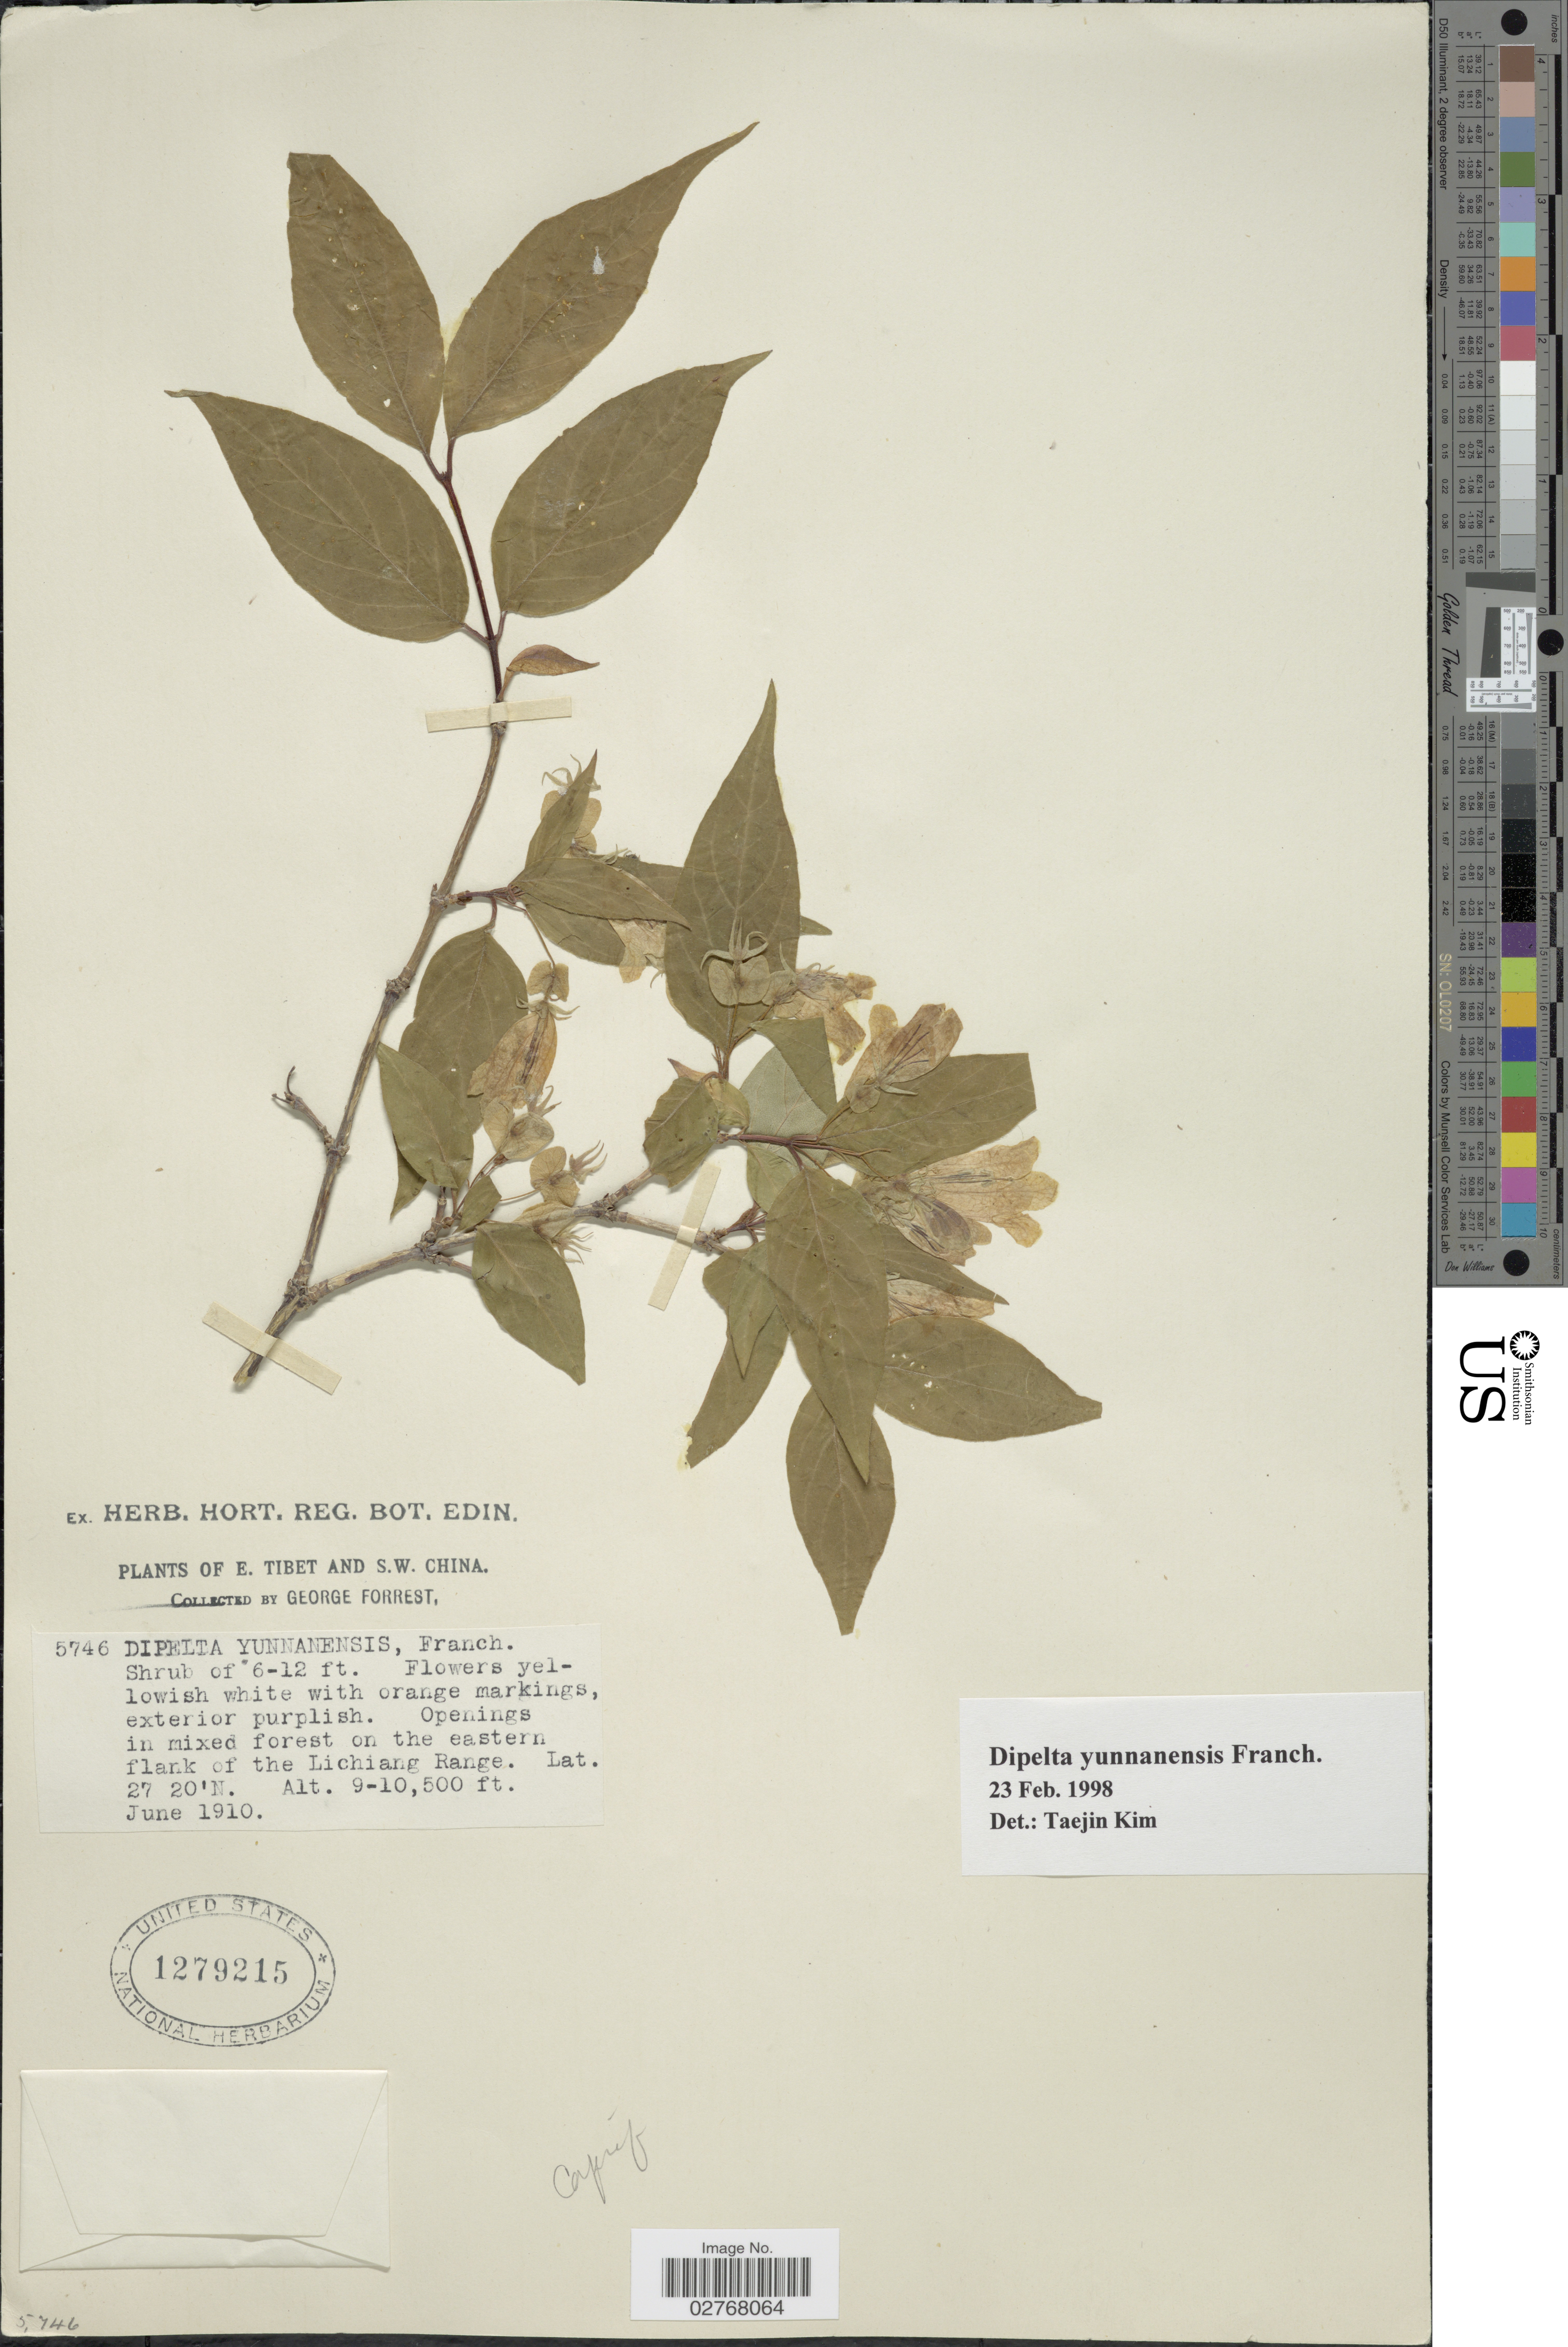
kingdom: Plantae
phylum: Tracheophyta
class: Magnoliopsida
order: Dipsacales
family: Caprifoliaceae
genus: Dipelta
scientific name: Dipelta yunnanensis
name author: Franch.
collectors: G. Forrest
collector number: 5746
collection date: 1910-06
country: China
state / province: Yunnan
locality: E. Tibet and S.W. China, Openings in mixed forest on the eastern flank of the Lichiang Range.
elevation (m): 2743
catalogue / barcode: US 1279215